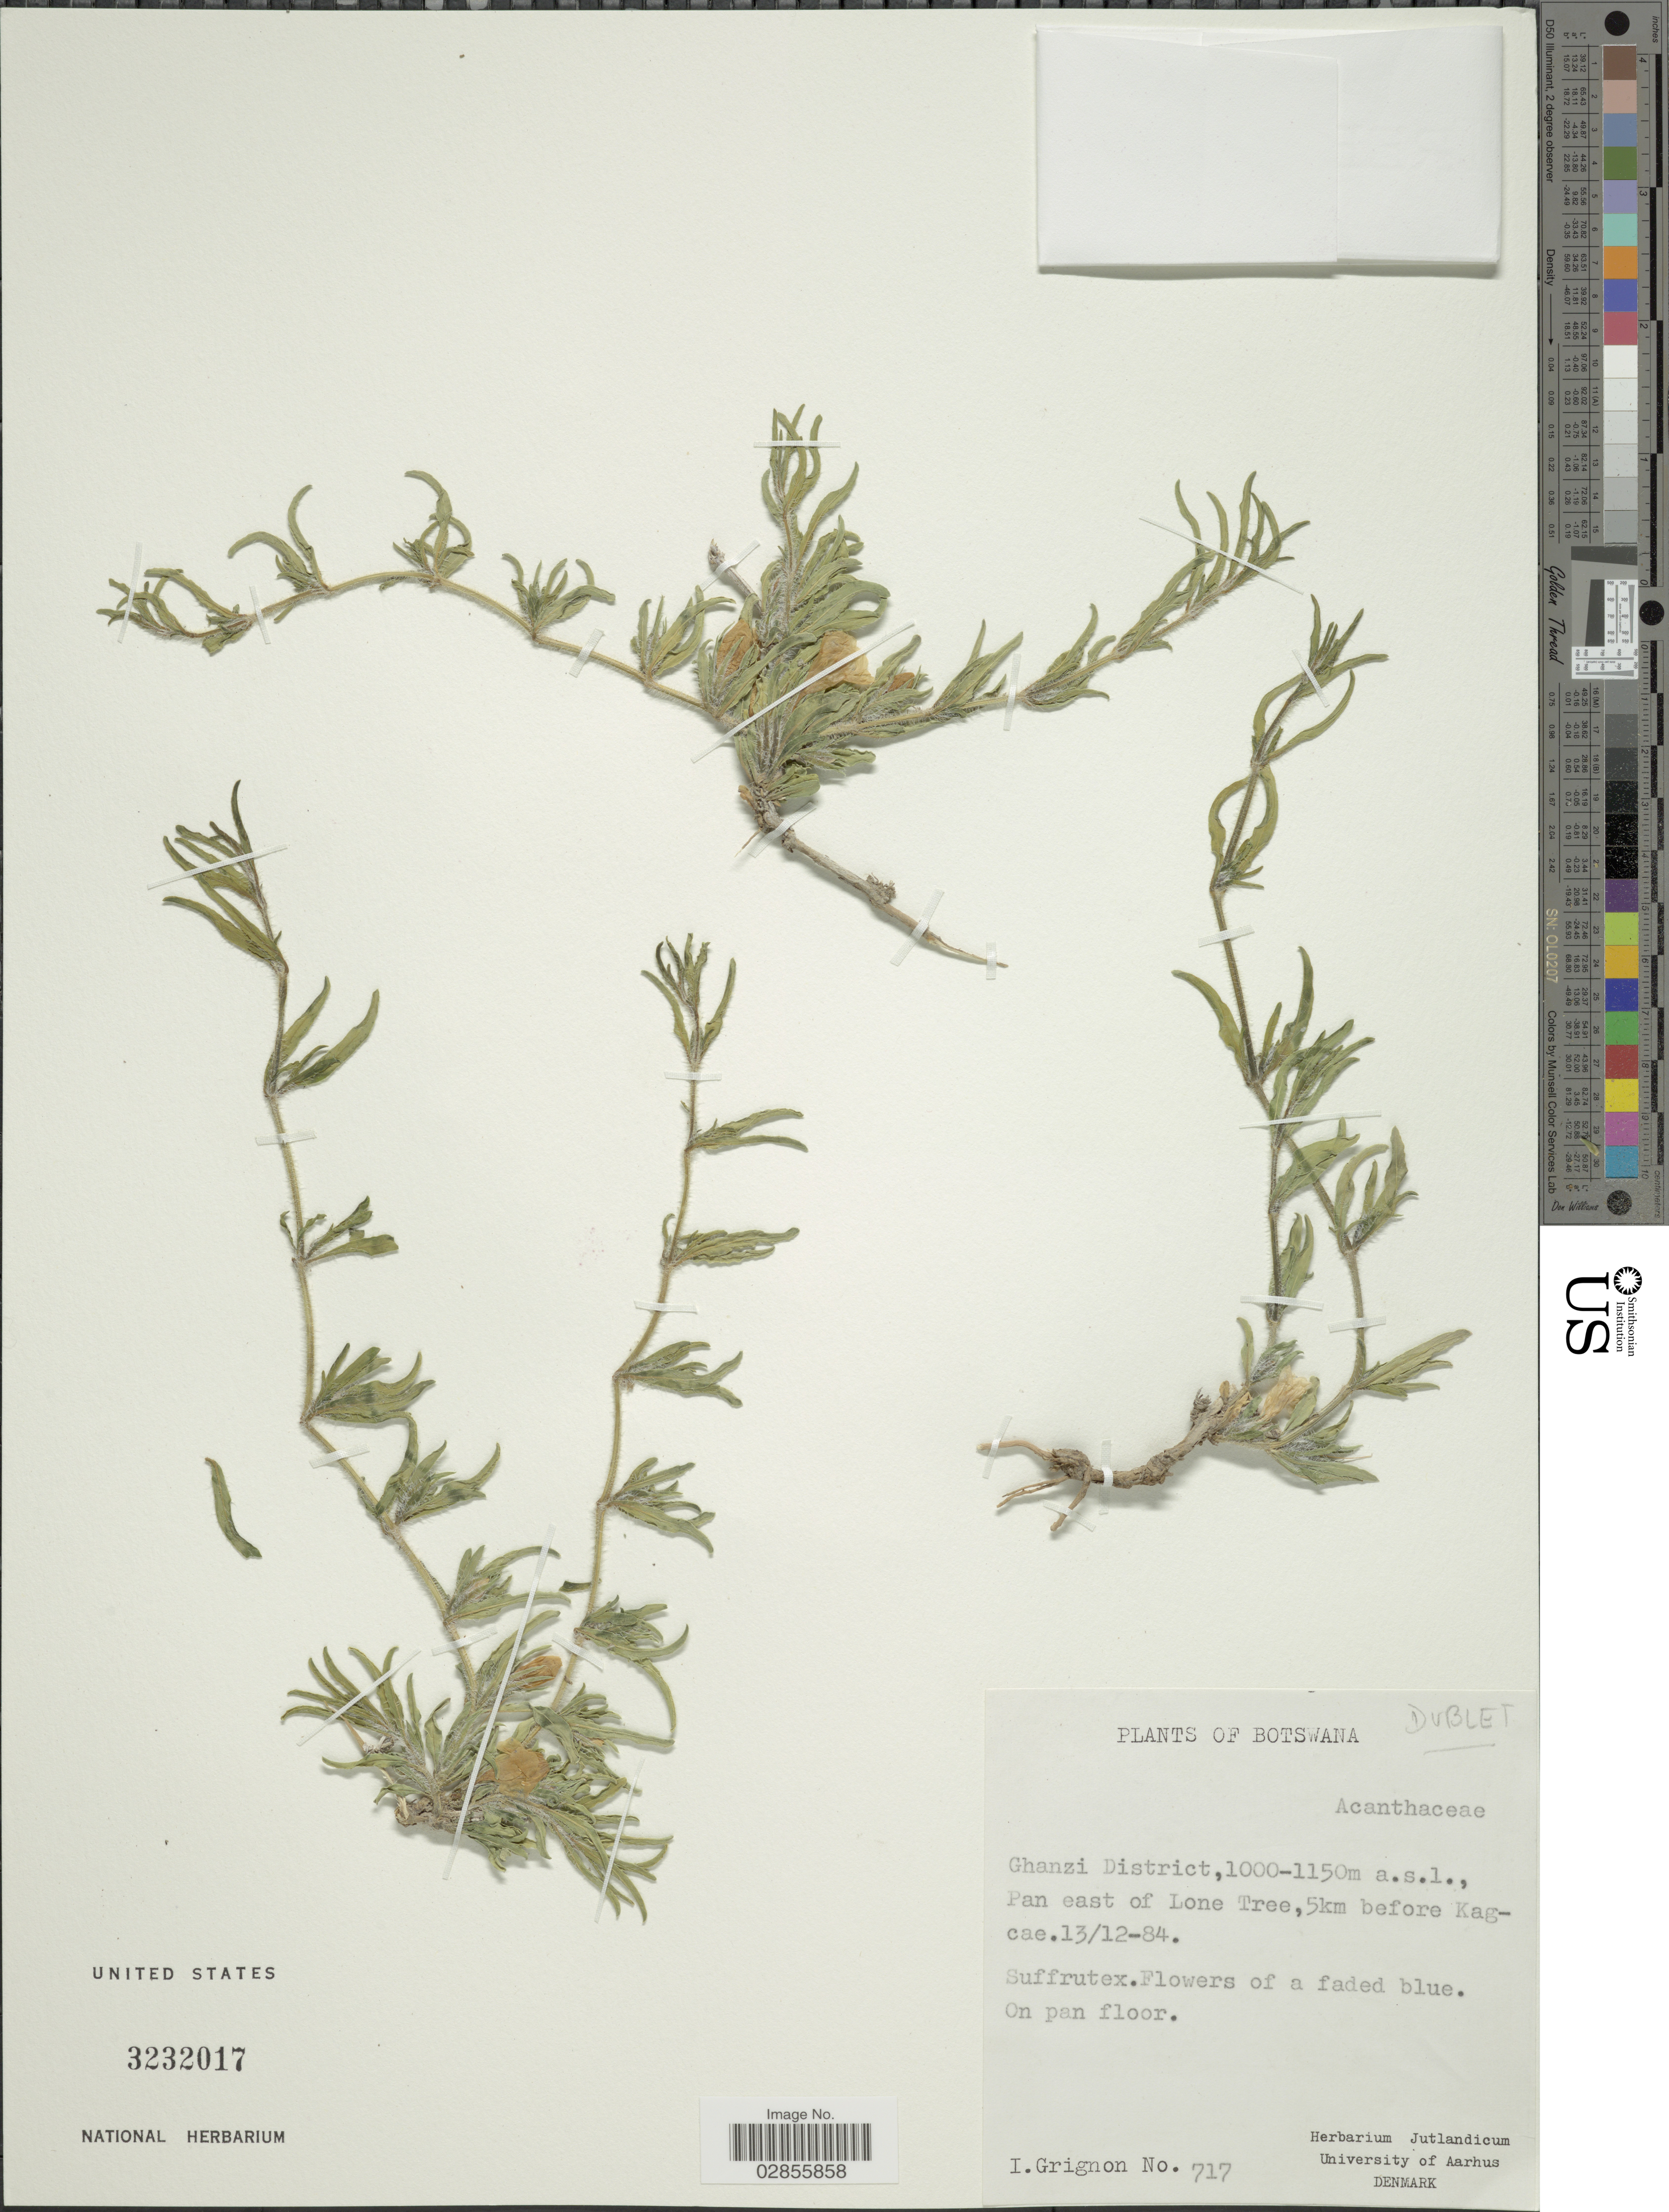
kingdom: Plantae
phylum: Tracheophyta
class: Magnoliopsida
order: Lamiales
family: Acanthaceae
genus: Dyschoriste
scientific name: Dyschoriste sp.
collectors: I. Grignon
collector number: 717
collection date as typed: Transcribed d/m/y: 13/12/84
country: Botswana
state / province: Ghanzi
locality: Ghanzi District. Pan east of Lone Tree, 5km before Kagcae.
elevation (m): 1000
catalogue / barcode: US 322017